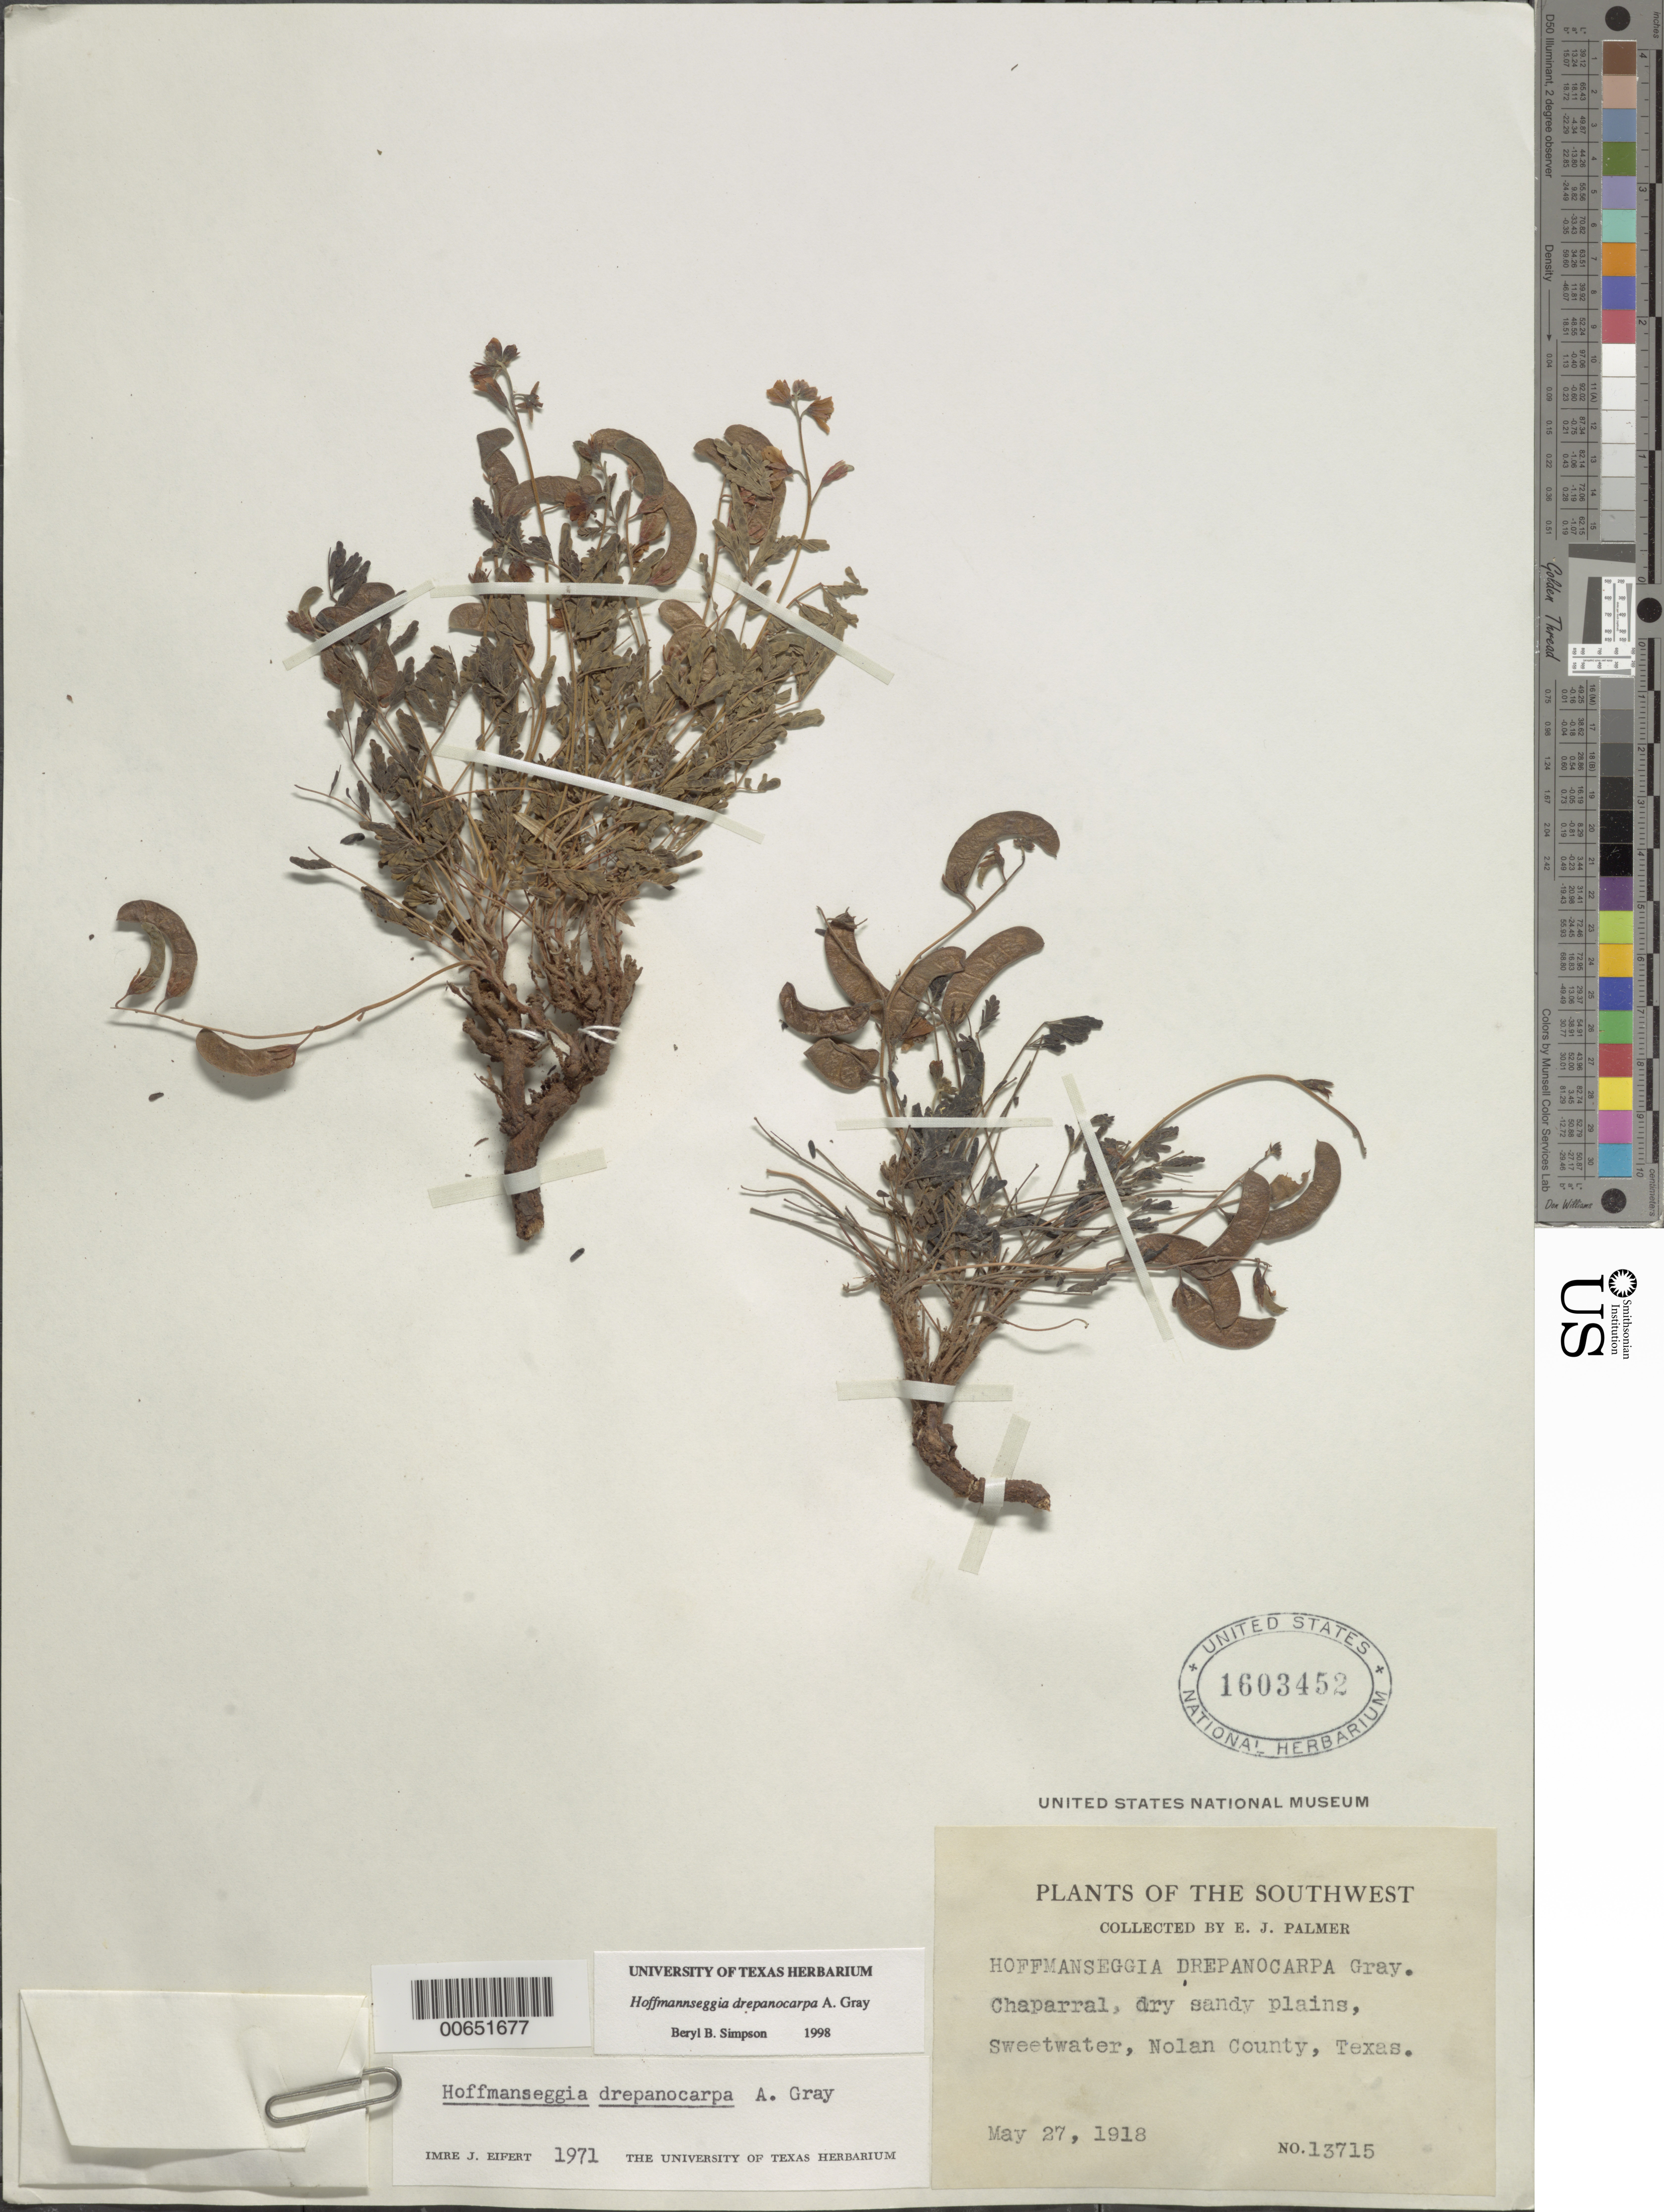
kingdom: Plantae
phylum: Tracheophyta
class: Magnoliopsida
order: Fabales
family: Fabaceae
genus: Hoffmannseggia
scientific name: Hoffmannseggia drepanocarpa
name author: A. Gray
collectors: E. J. Palmer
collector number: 13715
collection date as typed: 27 May 1918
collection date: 1918-05-27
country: United States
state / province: Texas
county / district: Nolan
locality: Sweetwater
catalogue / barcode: US 1603452